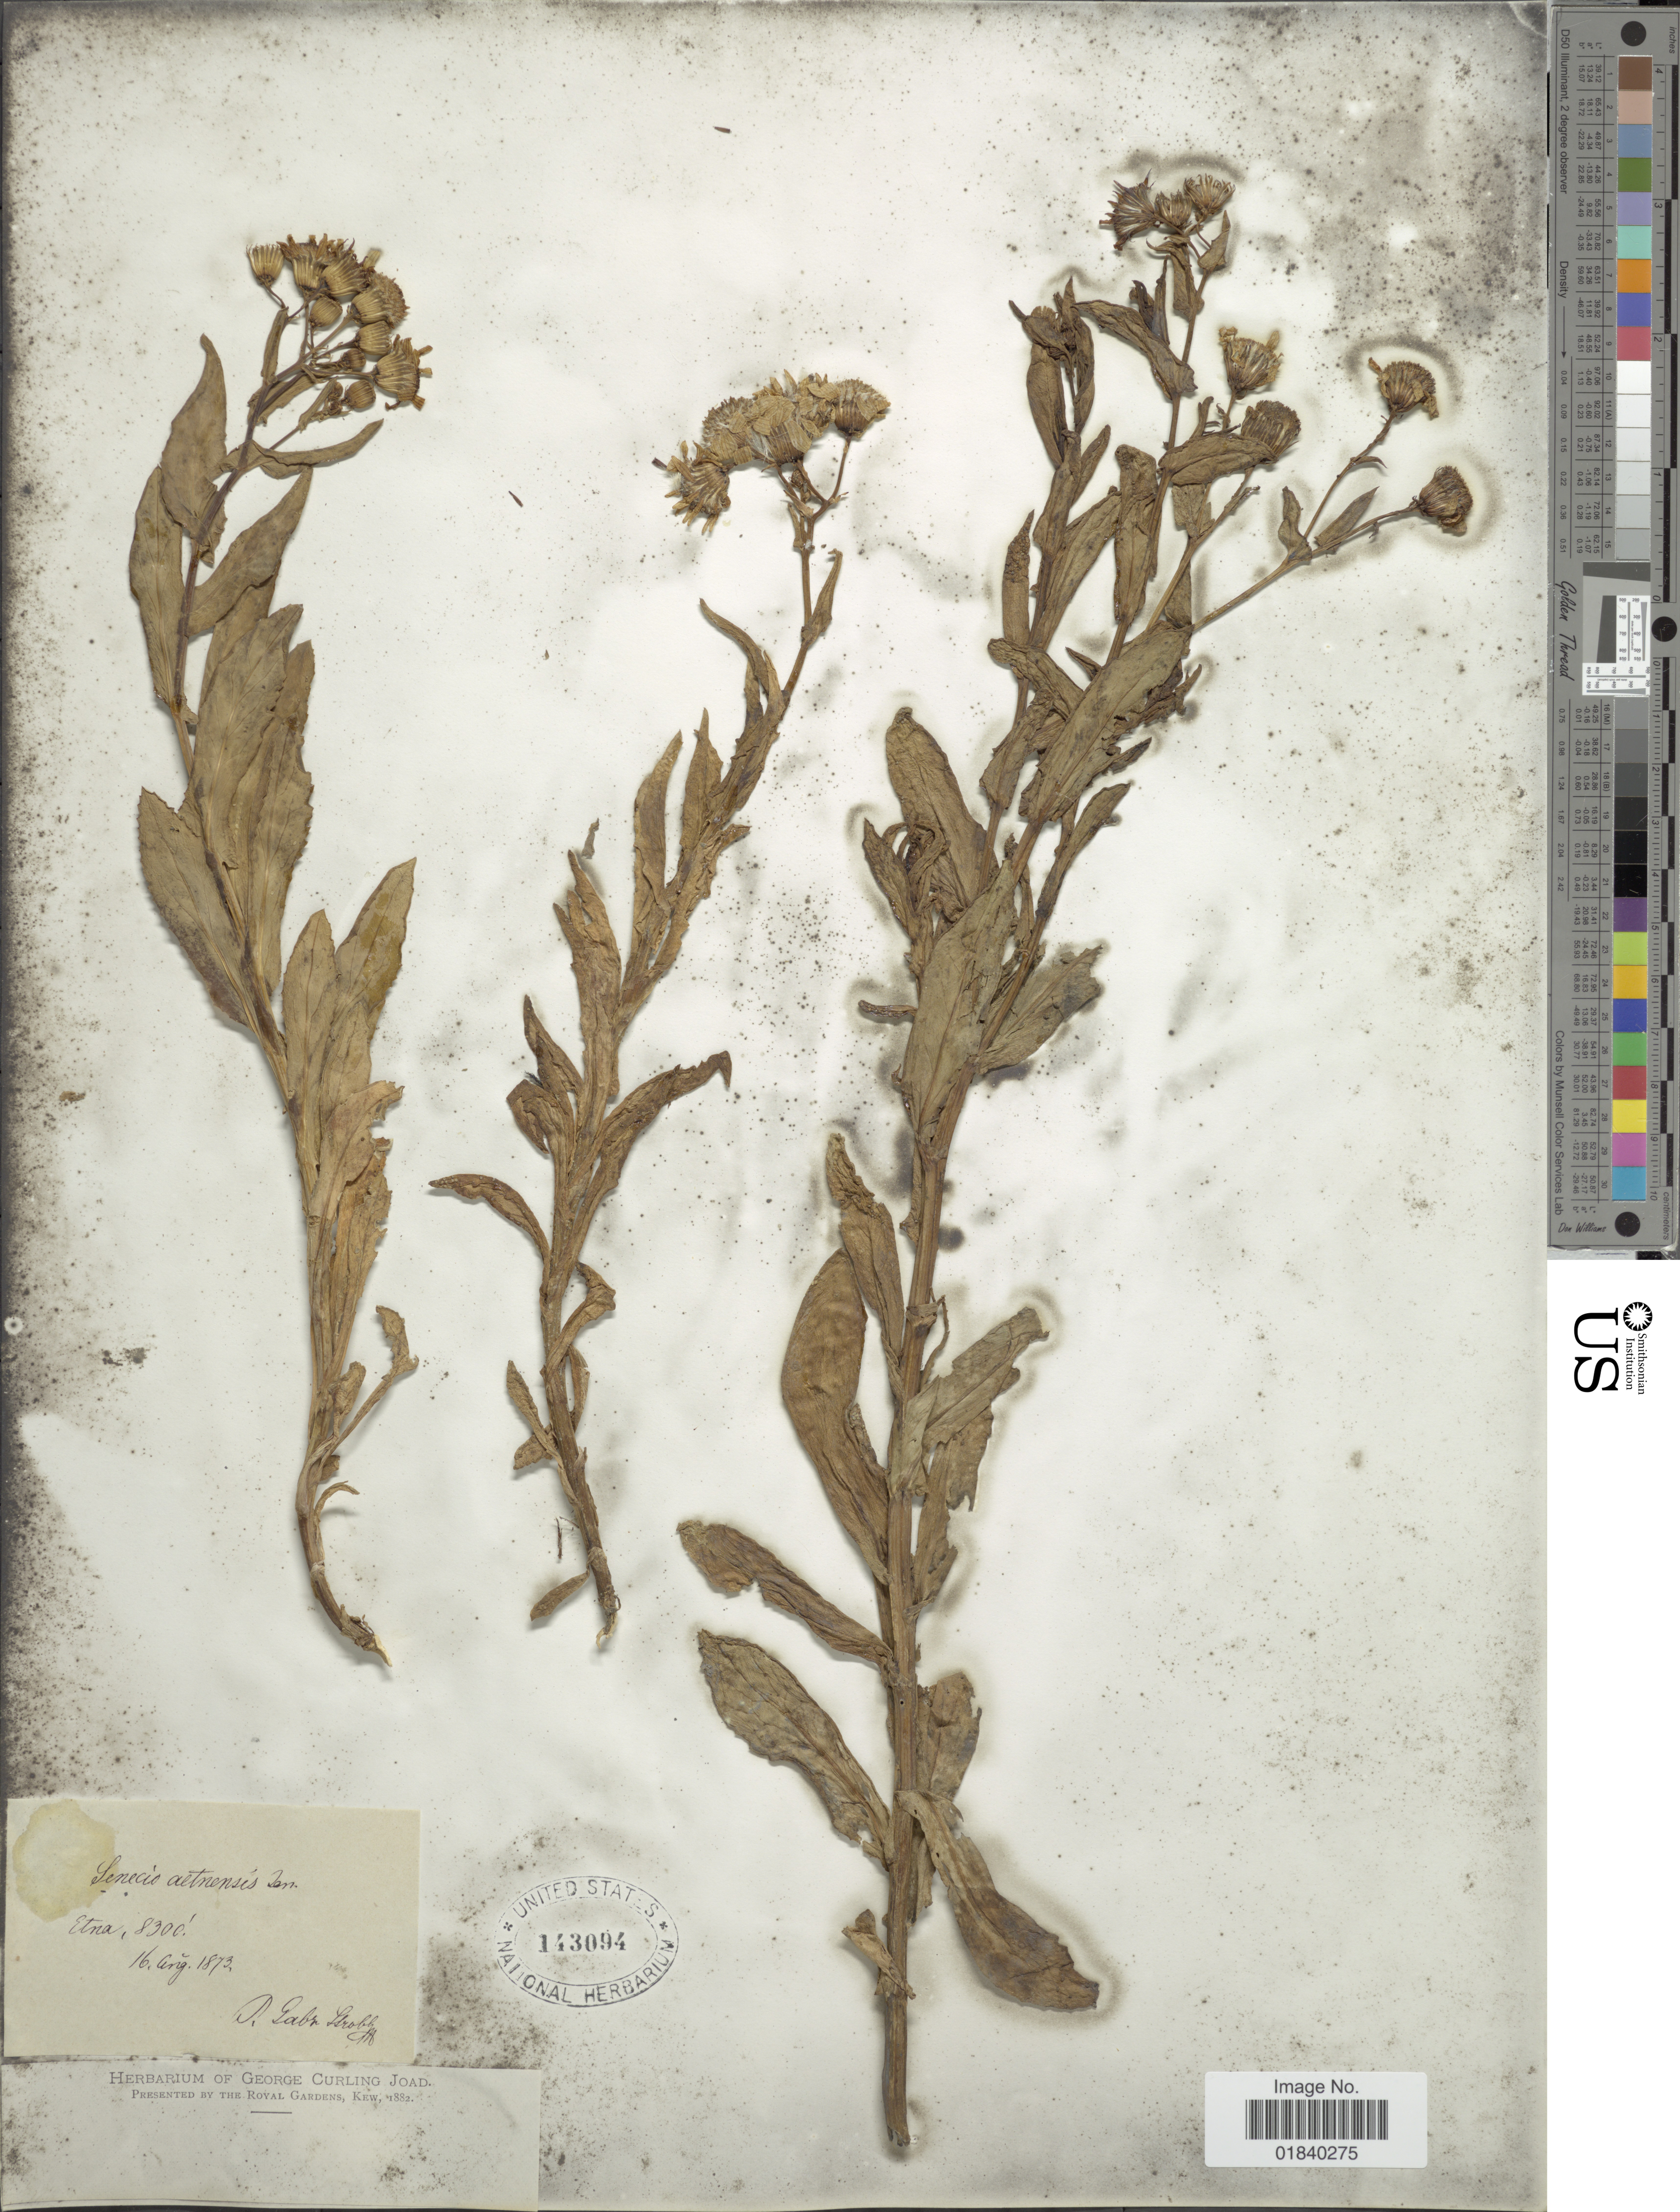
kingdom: Plantae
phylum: Tracheophyta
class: Magnoliopsida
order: Asterales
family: Asteraceae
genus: Senecio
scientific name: Senecio squalidus subsp. aethnensis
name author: (DC.) Greuter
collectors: P. G. Strobl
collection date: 1873-08-16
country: Italy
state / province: Siciliana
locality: Etna.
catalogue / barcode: US 143094